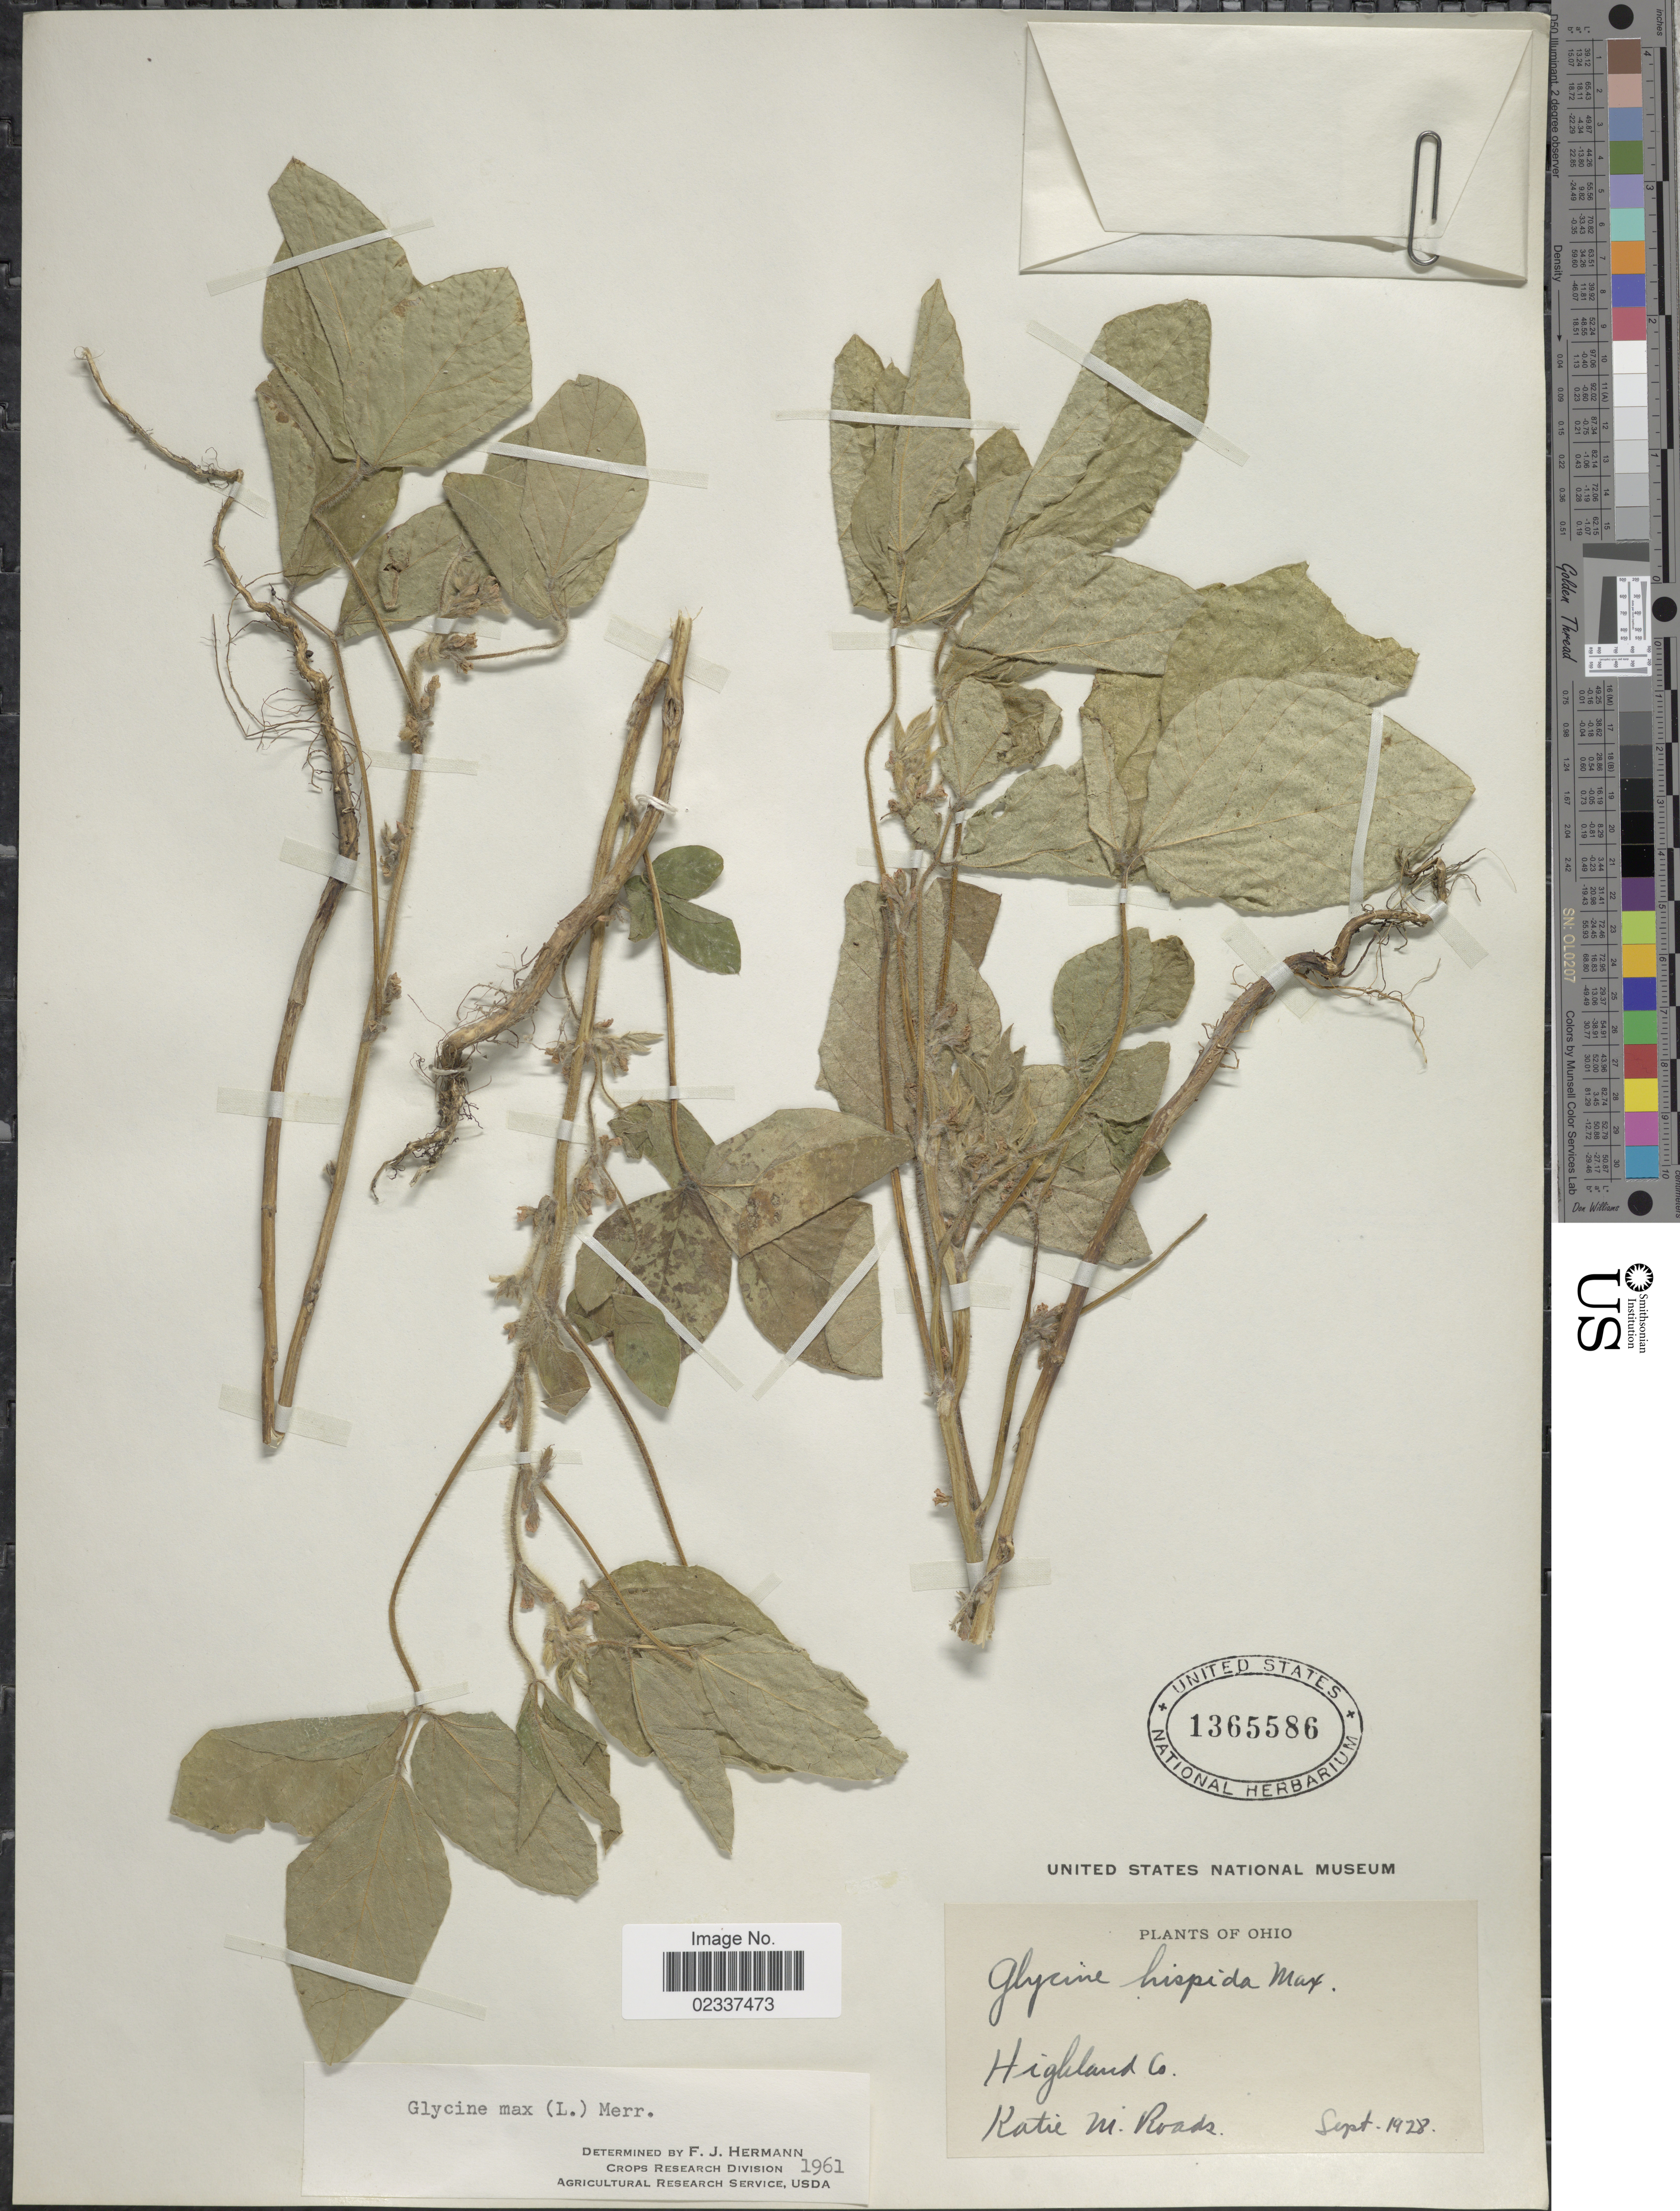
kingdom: Plantae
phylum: Tracheophyta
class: Magnoliopsida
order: Fabales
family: Fabaceae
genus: Glycine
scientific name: Glycine max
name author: (L.) Merr.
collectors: K. Roads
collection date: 1928-09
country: United States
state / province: Ohio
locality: Highland Co.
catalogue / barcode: US 1365586